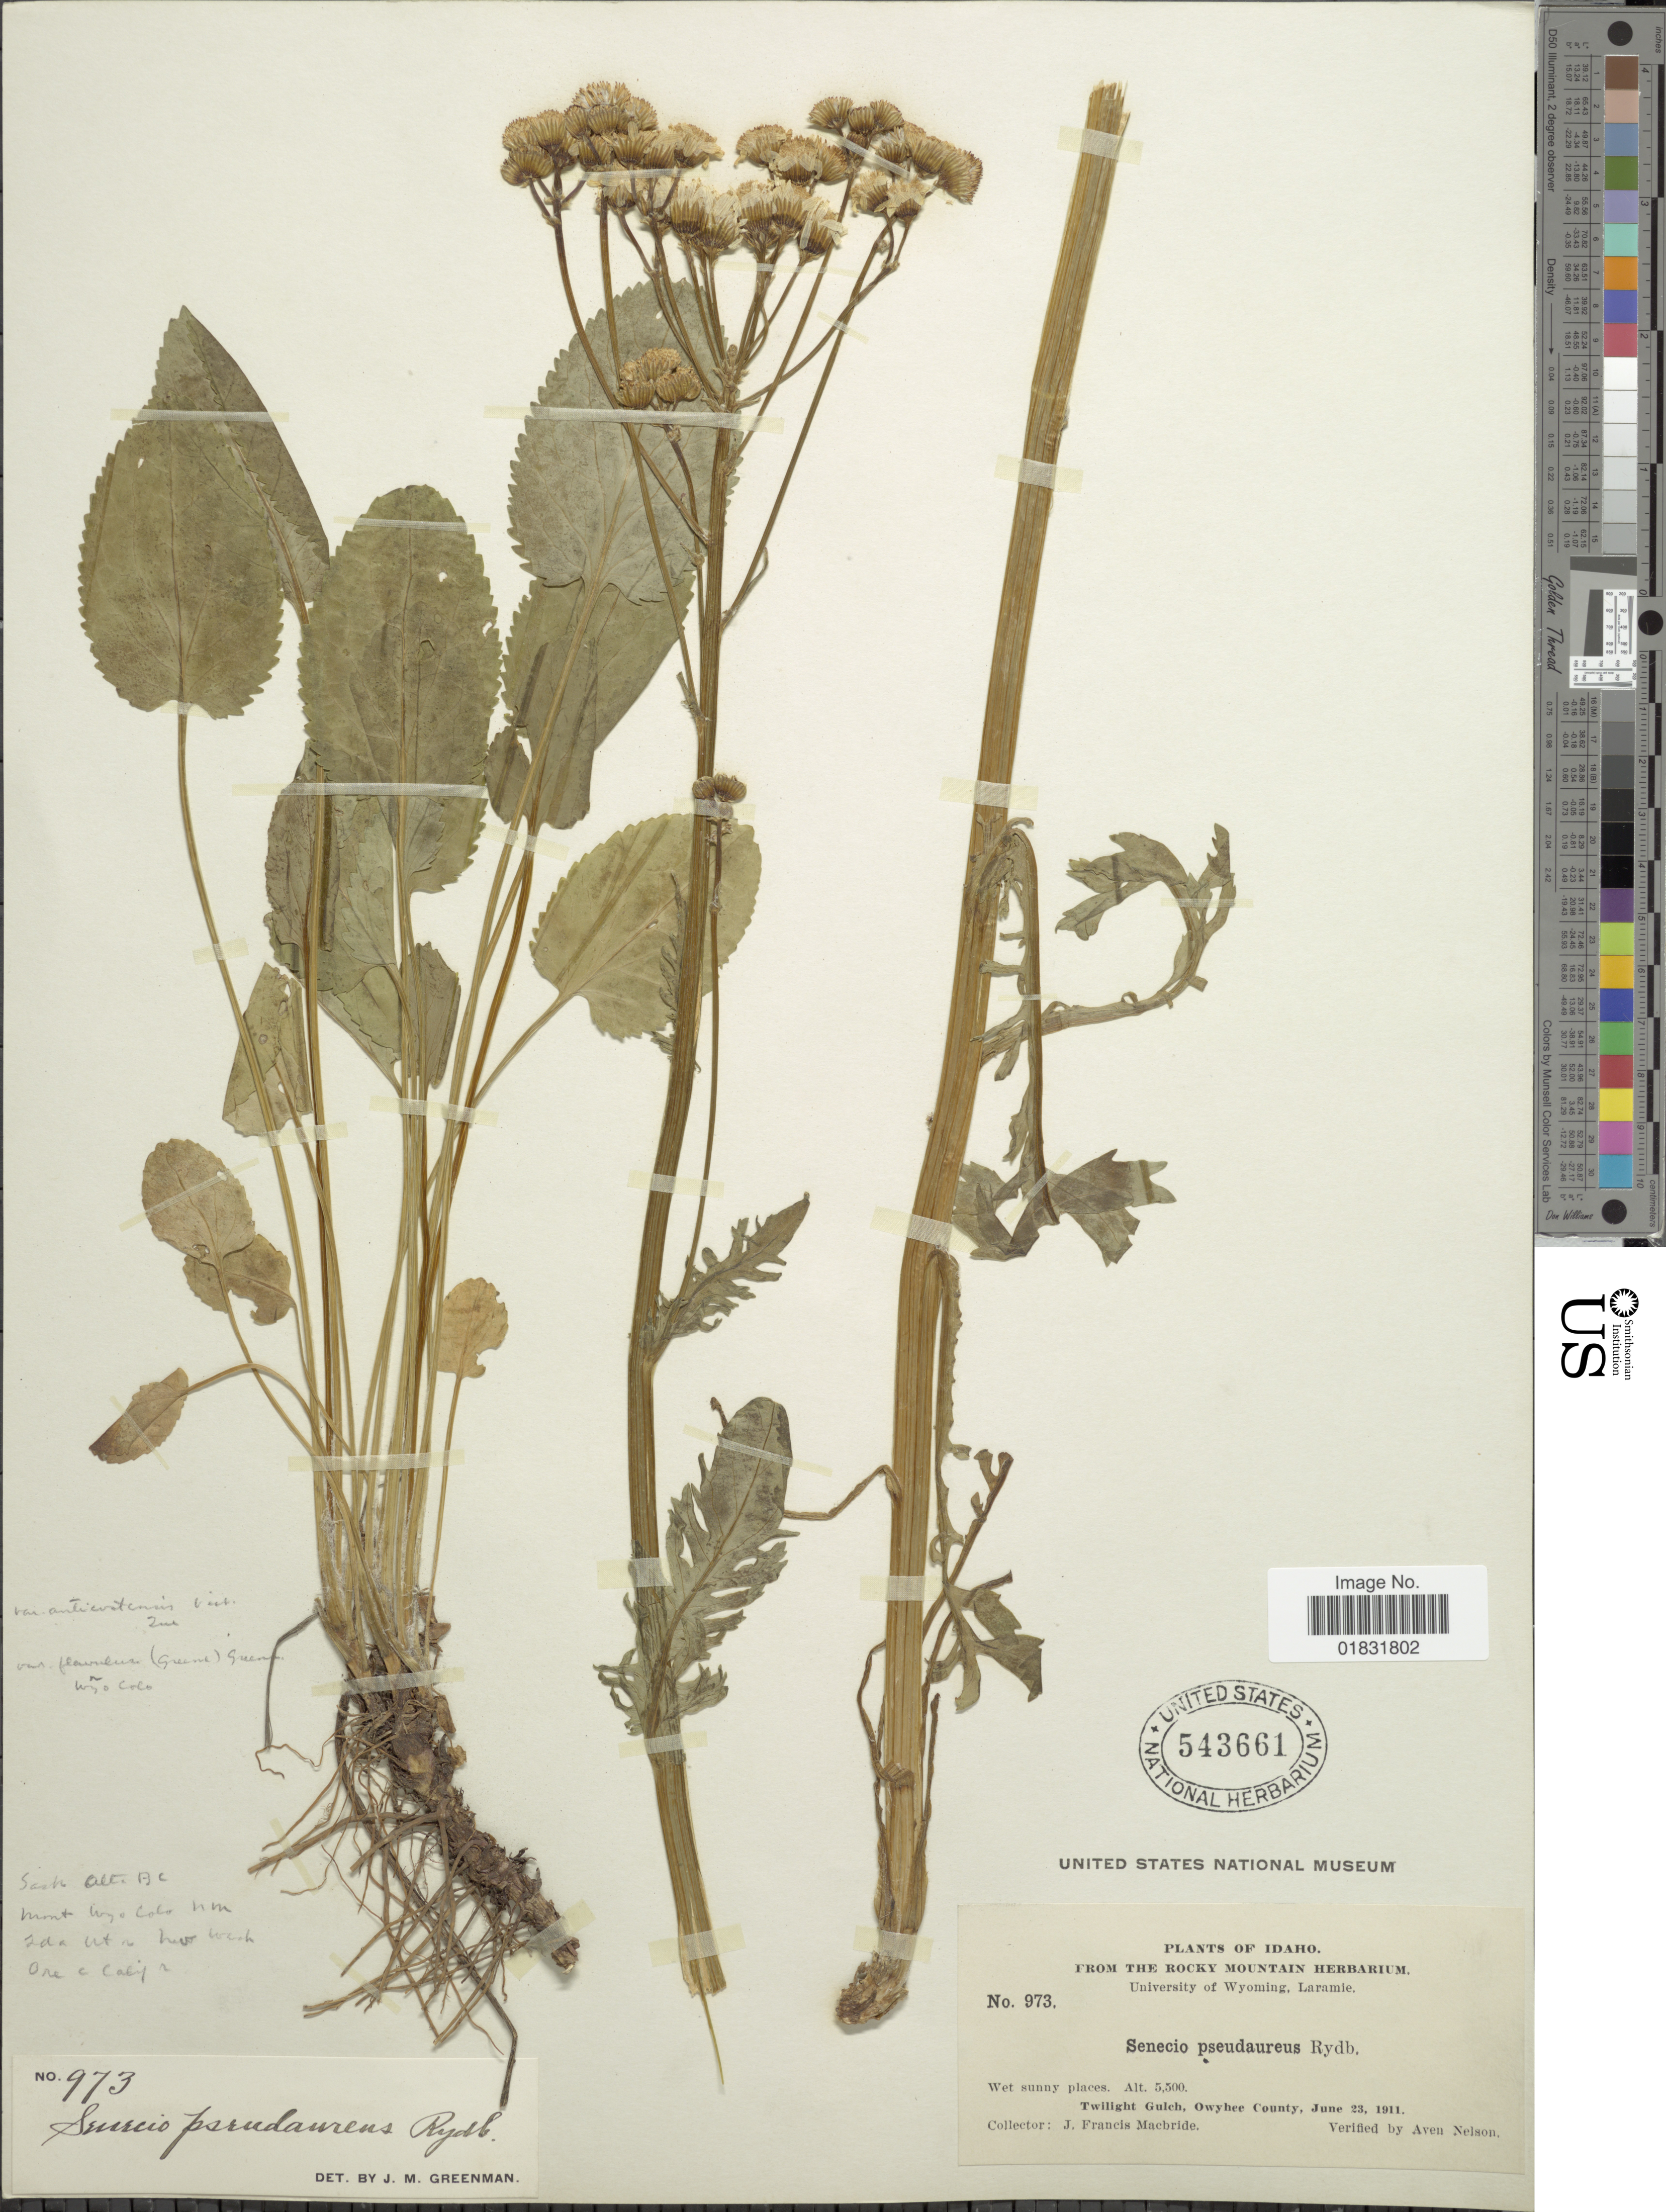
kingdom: Plantae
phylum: Tracheophyta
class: Magnoliopsida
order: Asterales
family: Asteraceae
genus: Packera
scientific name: Packera pseudaurea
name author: (Rydb.) W.A. Weber & Á. Löve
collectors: J. F. Macbride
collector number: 973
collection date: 1911-06-23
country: United States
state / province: Idaho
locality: Wet sunny places. twilight Guleh, Owyhee County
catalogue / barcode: US 543661